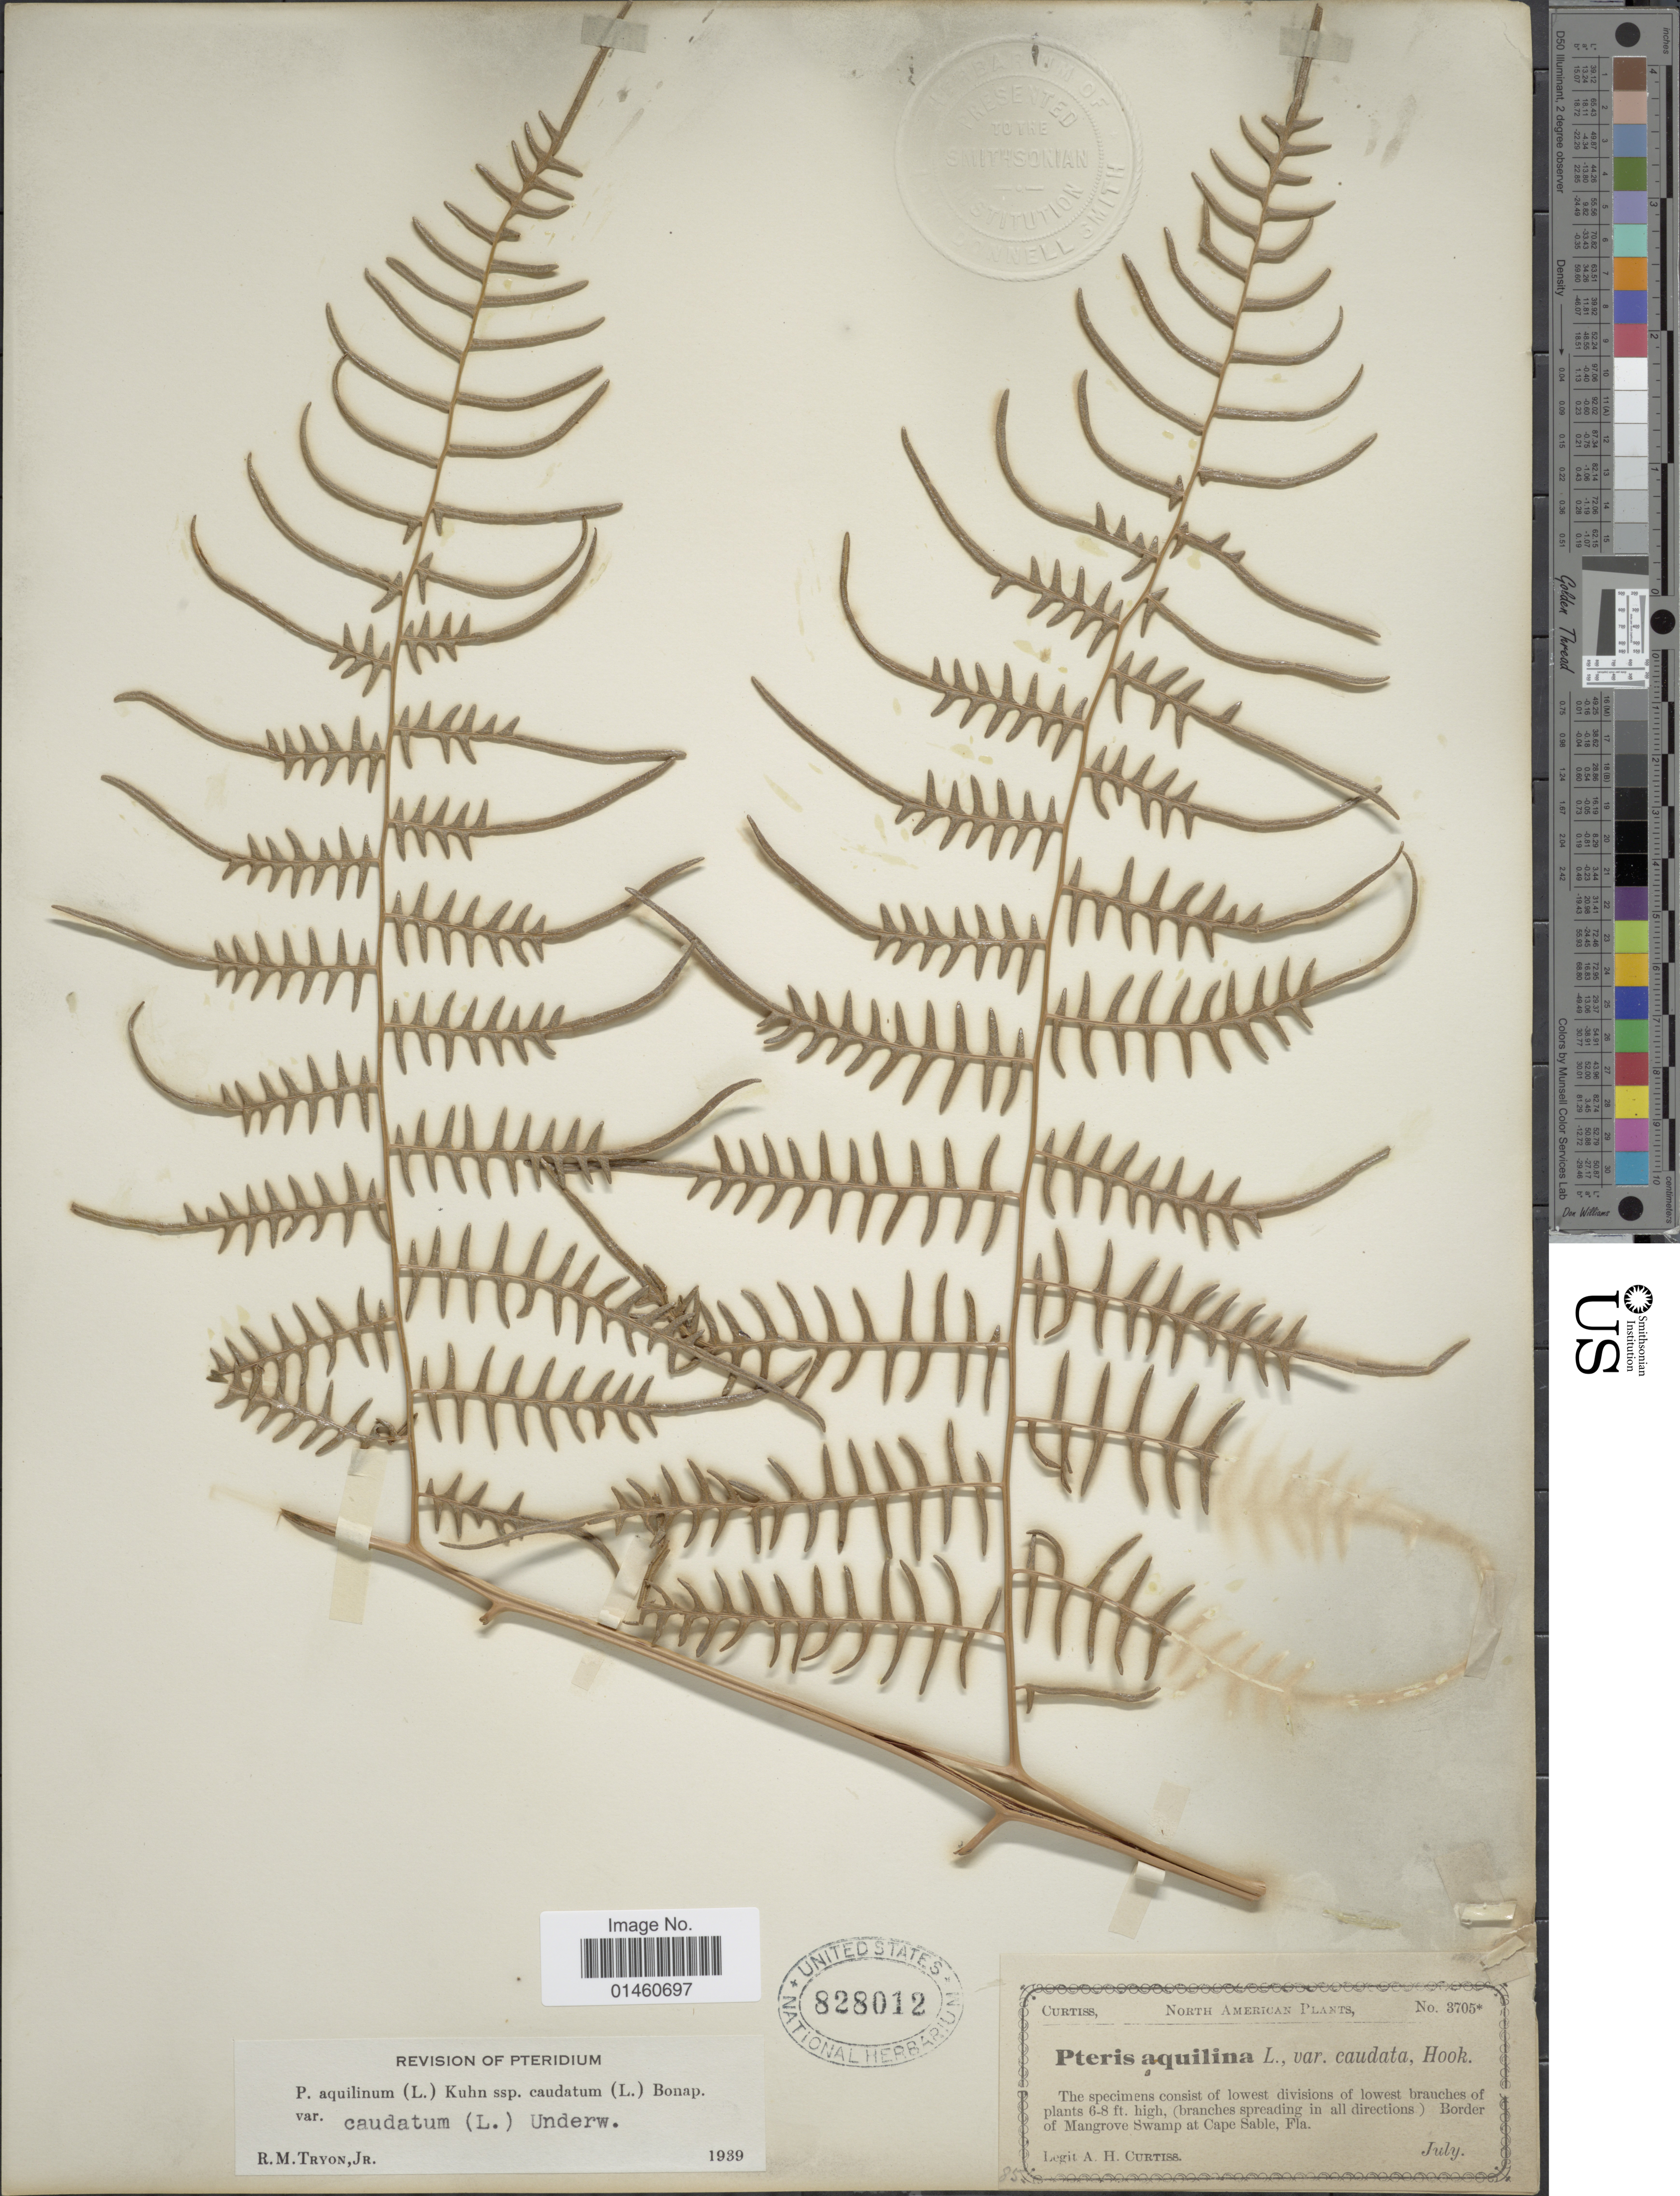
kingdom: Plantae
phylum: Tracheophyta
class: Polypodiopsida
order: Polypodiales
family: Dennstaedtiaceae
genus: Pteridium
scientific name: Pteridium caudatum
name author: (L.) Maxon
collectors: A. H. Curtiss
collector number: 3705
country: United States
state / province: Florida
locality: Border of Mangrove Swamp at Cape Sable.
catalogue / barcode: US 828012